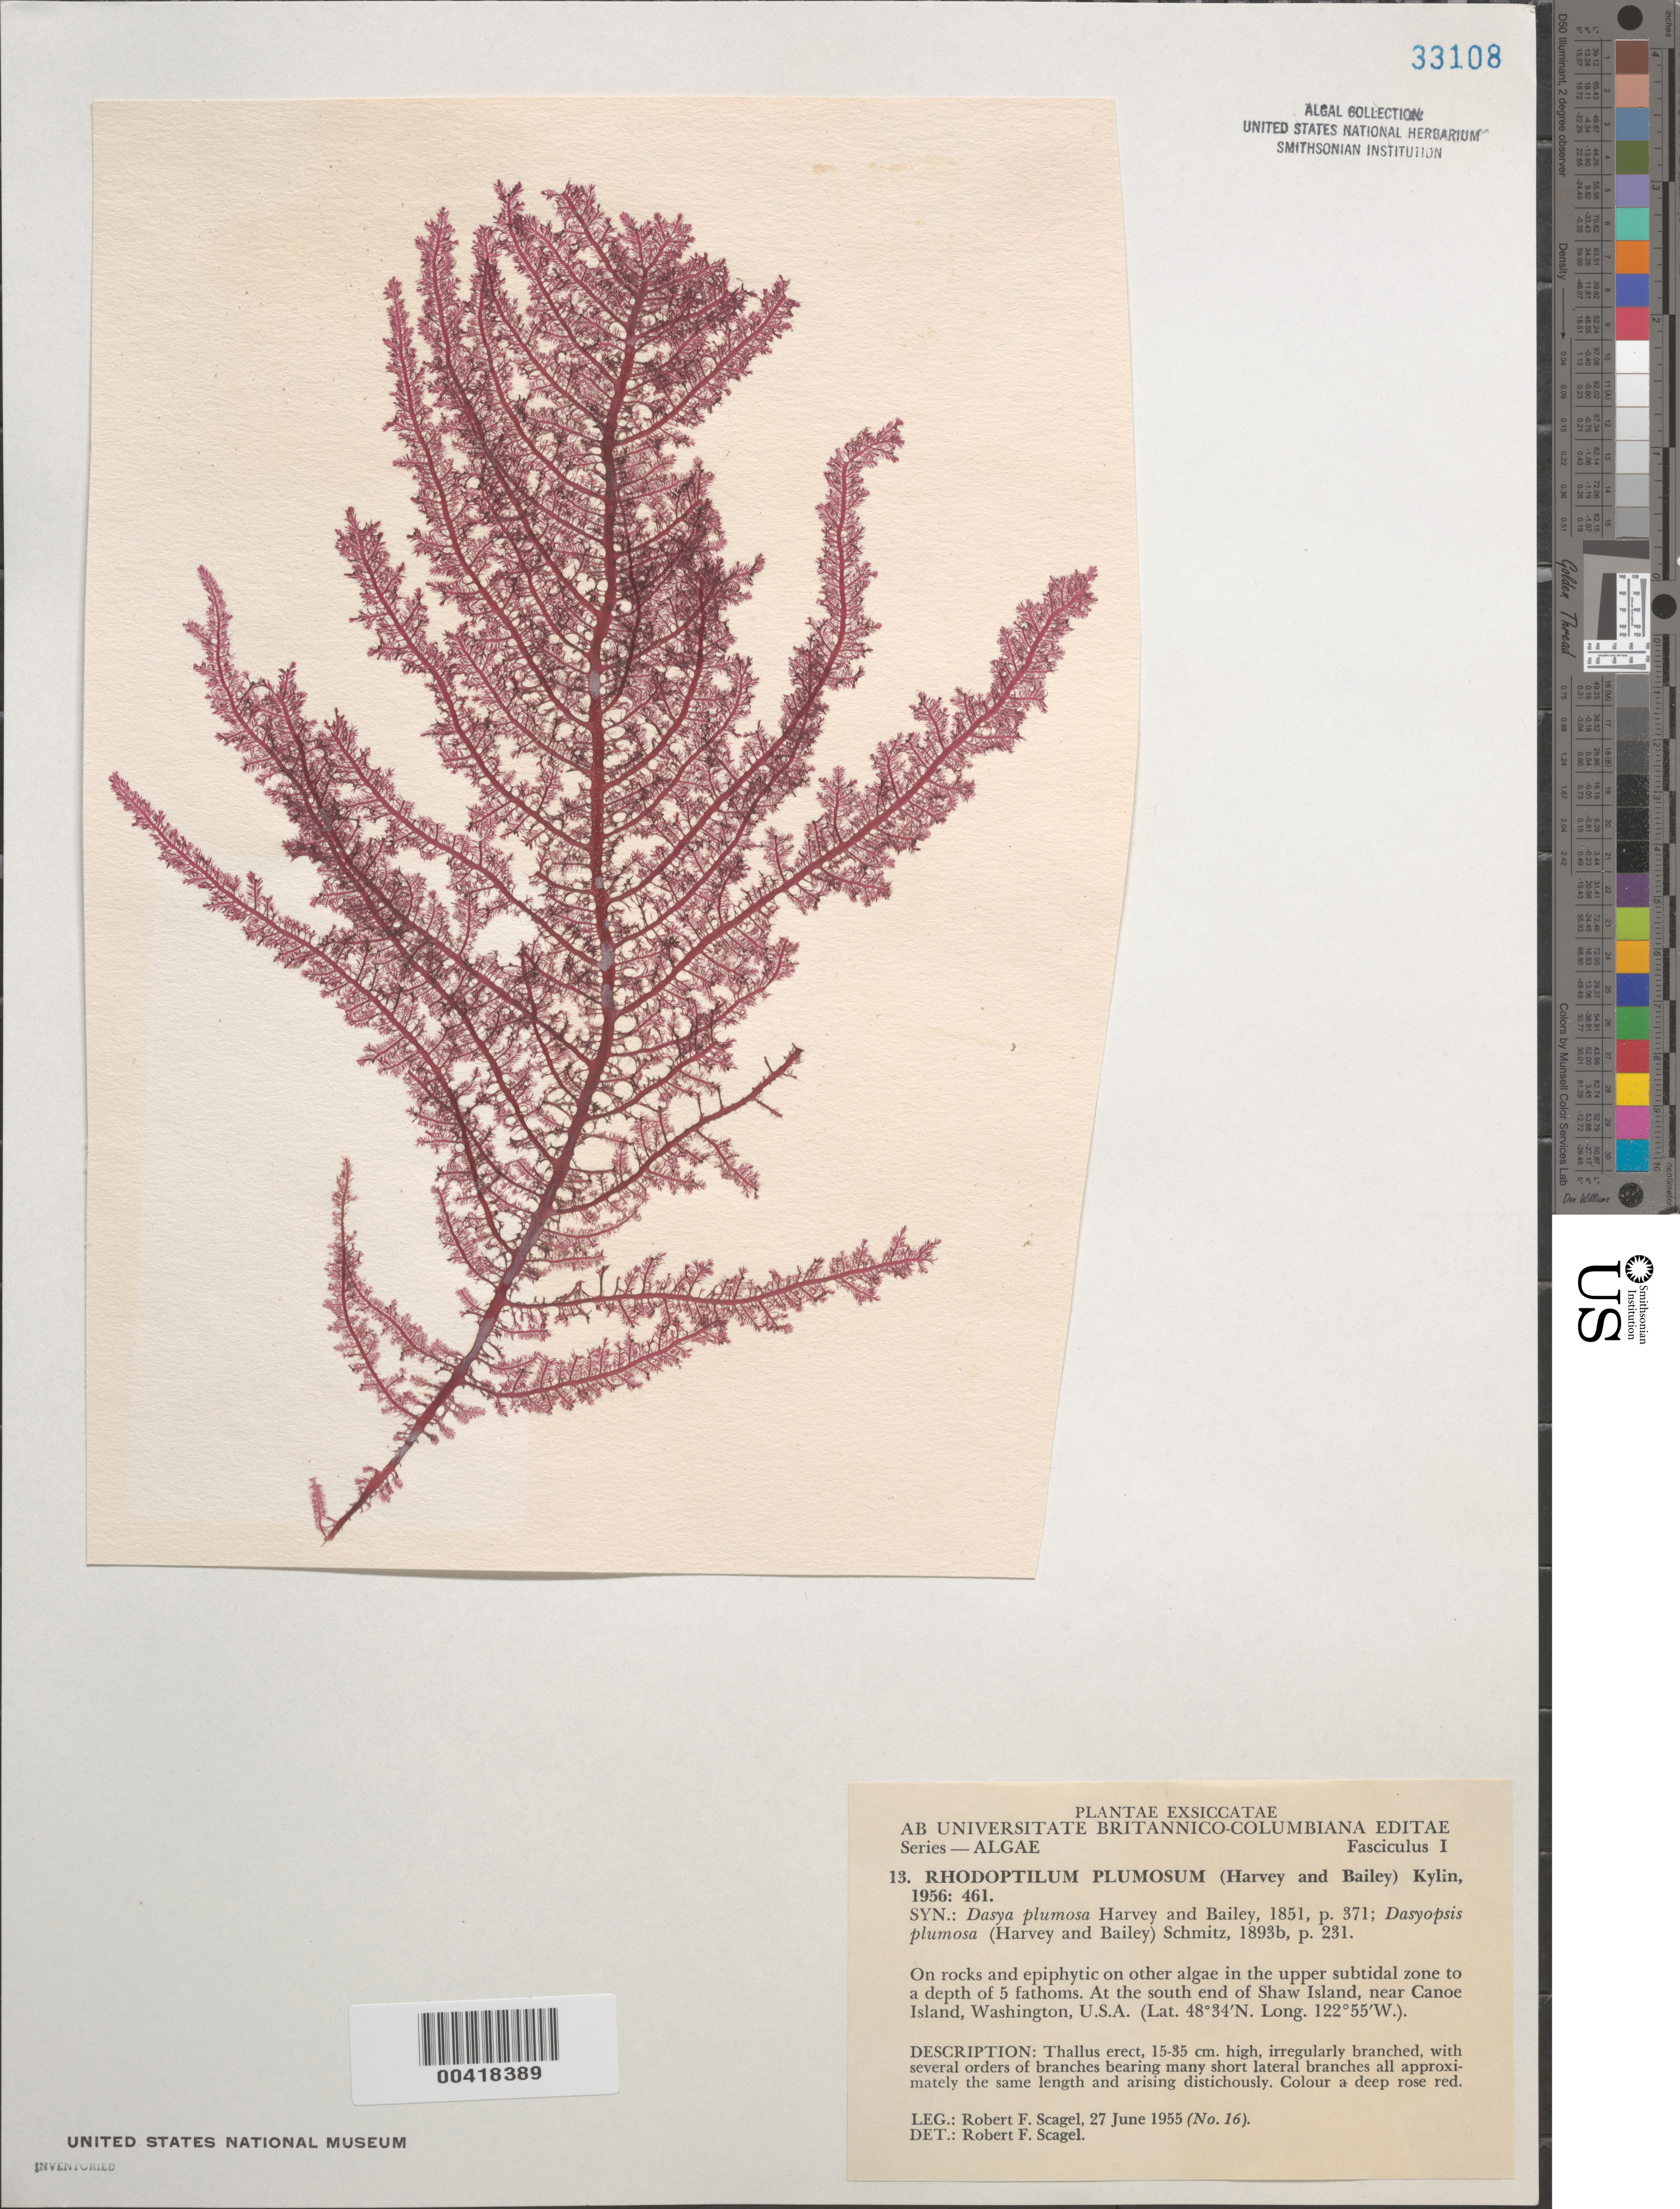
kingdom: Plantae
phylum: Rhodophyta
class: Florideophyceae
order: Ceramiales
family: Dasyaceae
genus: Rhodoptilum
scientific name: Rhodoptilum plumosum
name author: (Harv. & Bail.) Kylin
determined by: Scagel, R. F.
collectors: R. F. Scagel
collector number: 16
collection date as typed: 27 Jun 1955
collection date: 1955-06-27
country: United States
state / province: Washington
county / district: San Juan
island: Shaw Island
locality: Near Canoe Island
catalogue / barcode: US 33108